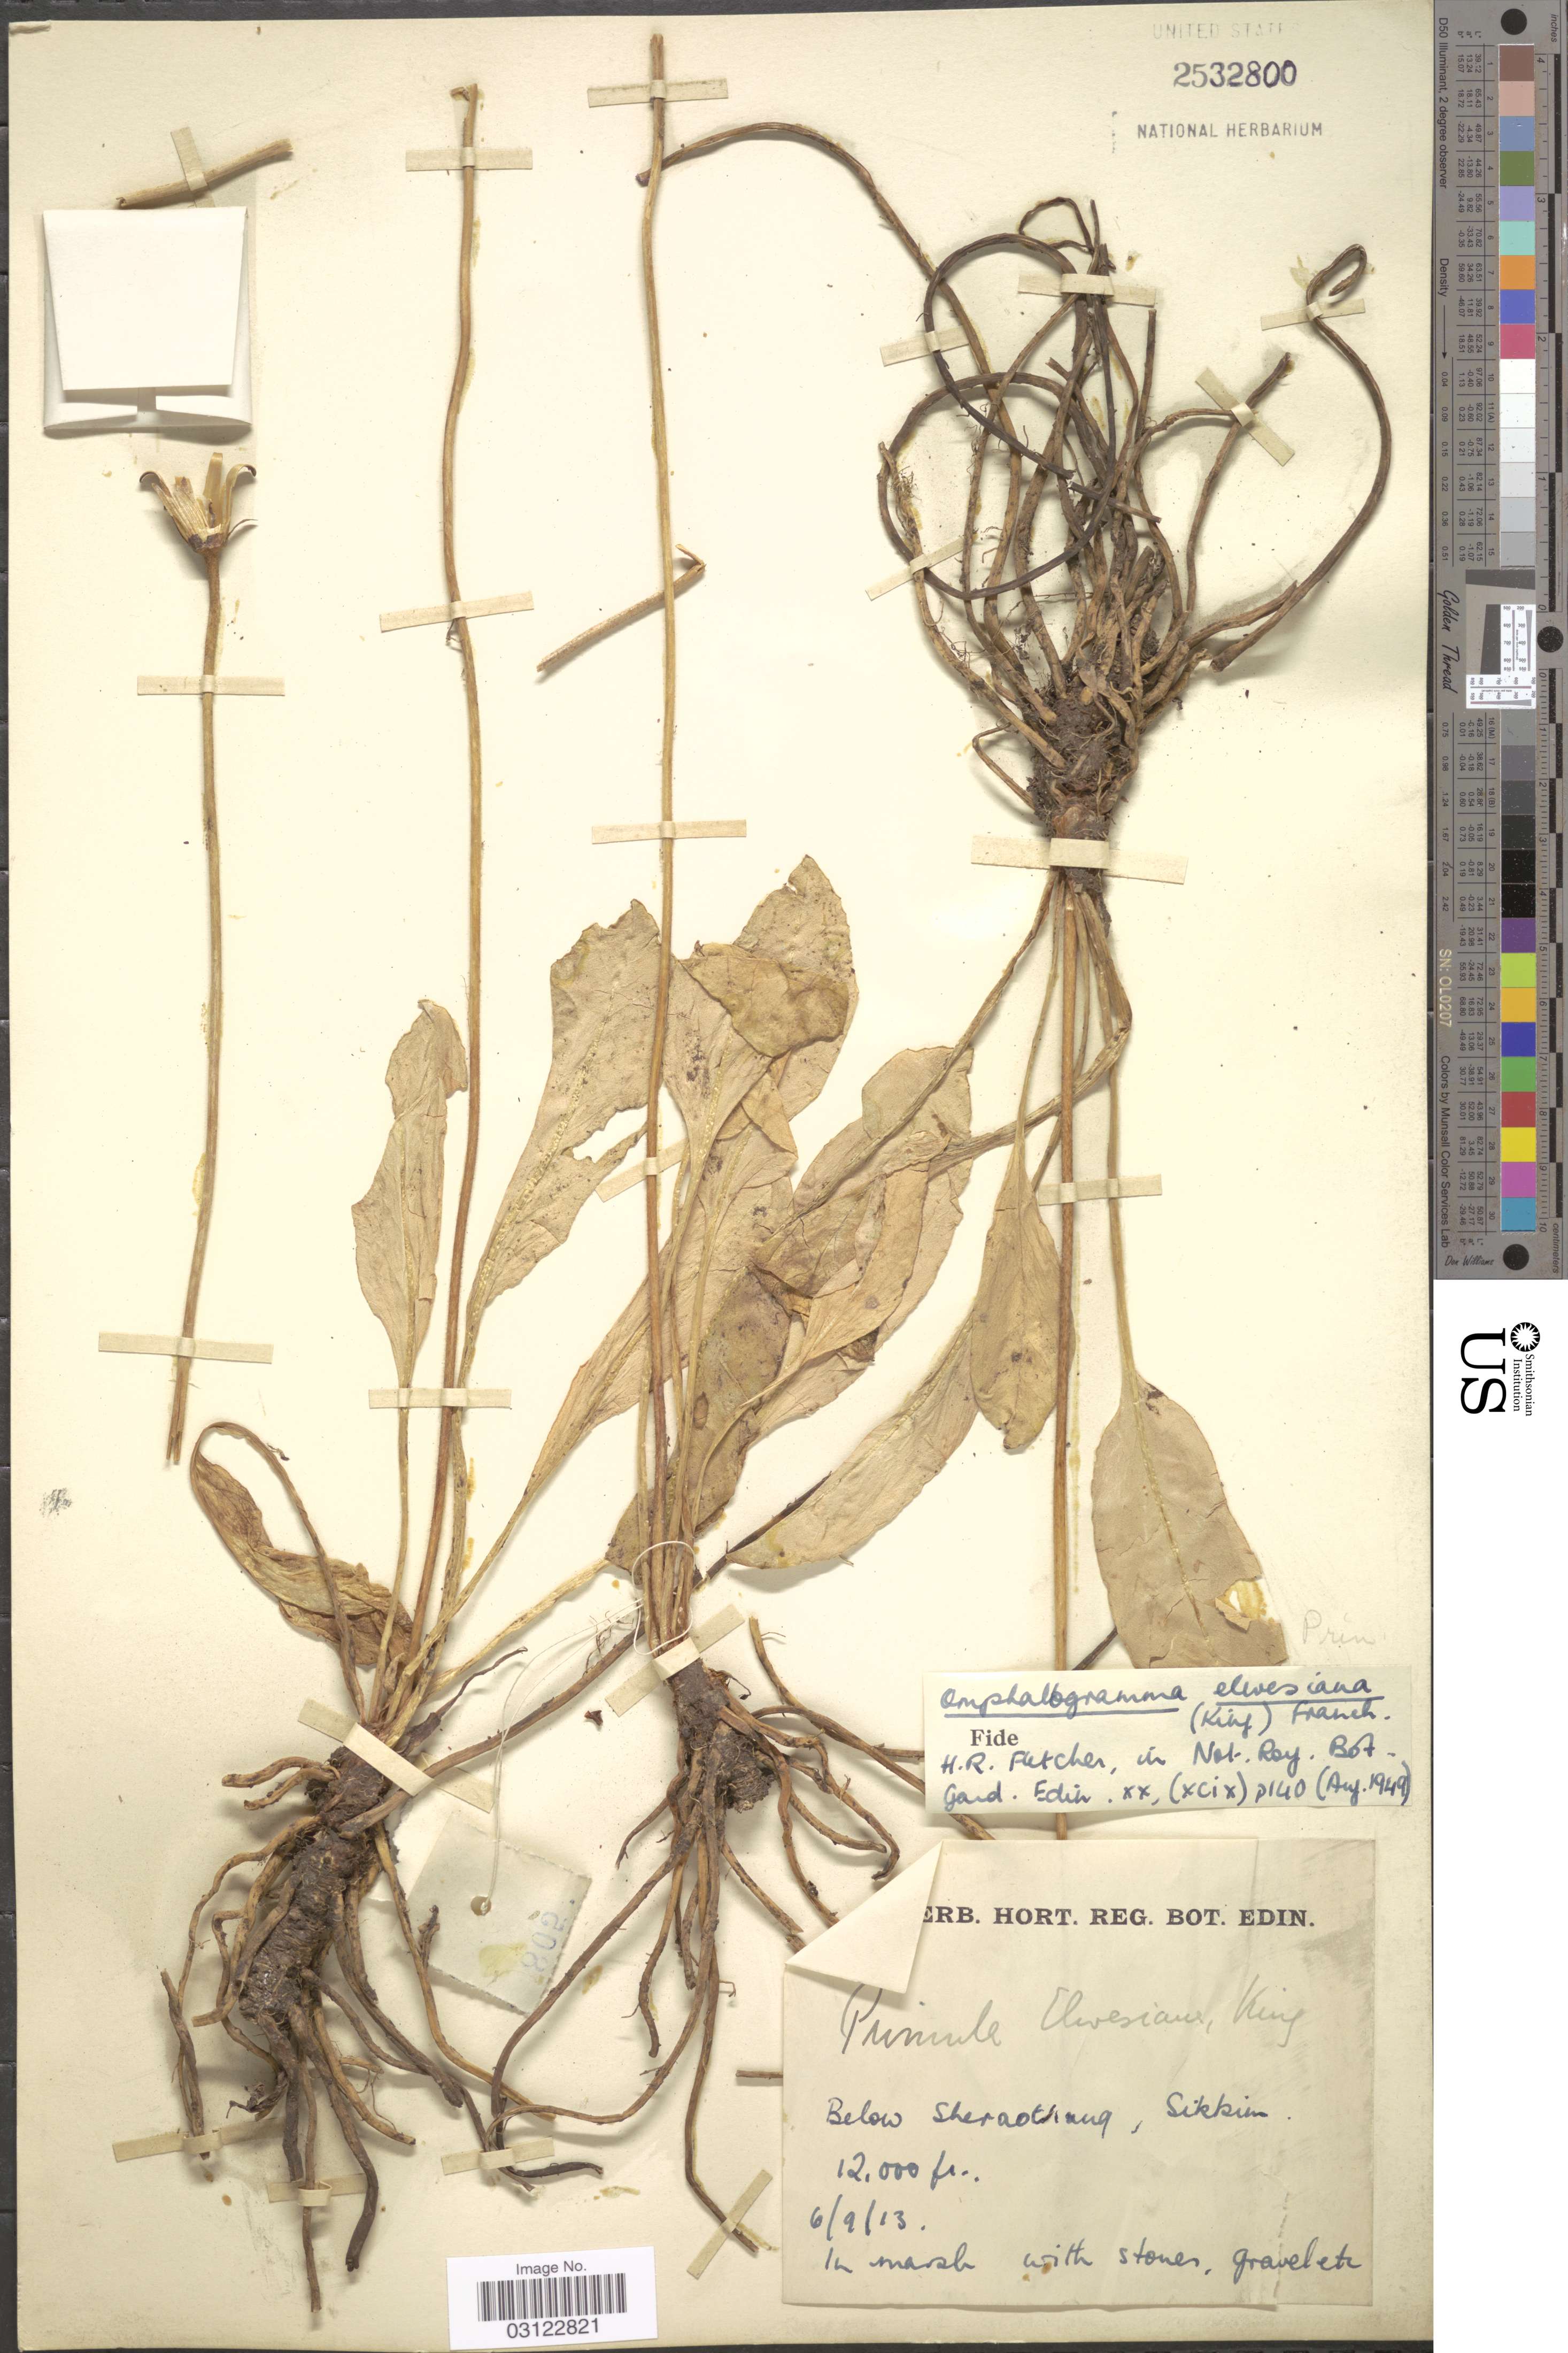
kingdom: Plantae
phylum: Tracheophyta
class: Magnoliopsida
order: Ericales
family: Primulaceae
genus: Omphalogramma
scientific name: Omphalogramma elwesianum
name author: (King ex G. Watt) Franch.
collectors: Ex herb. Hort. Reg. Bot. Edin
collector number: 805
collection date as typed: Transcribed d/m/y: 6/9/13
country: India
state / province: Sikkim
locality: Below Sheraothang.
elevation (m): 3658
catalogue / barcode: US 2532800